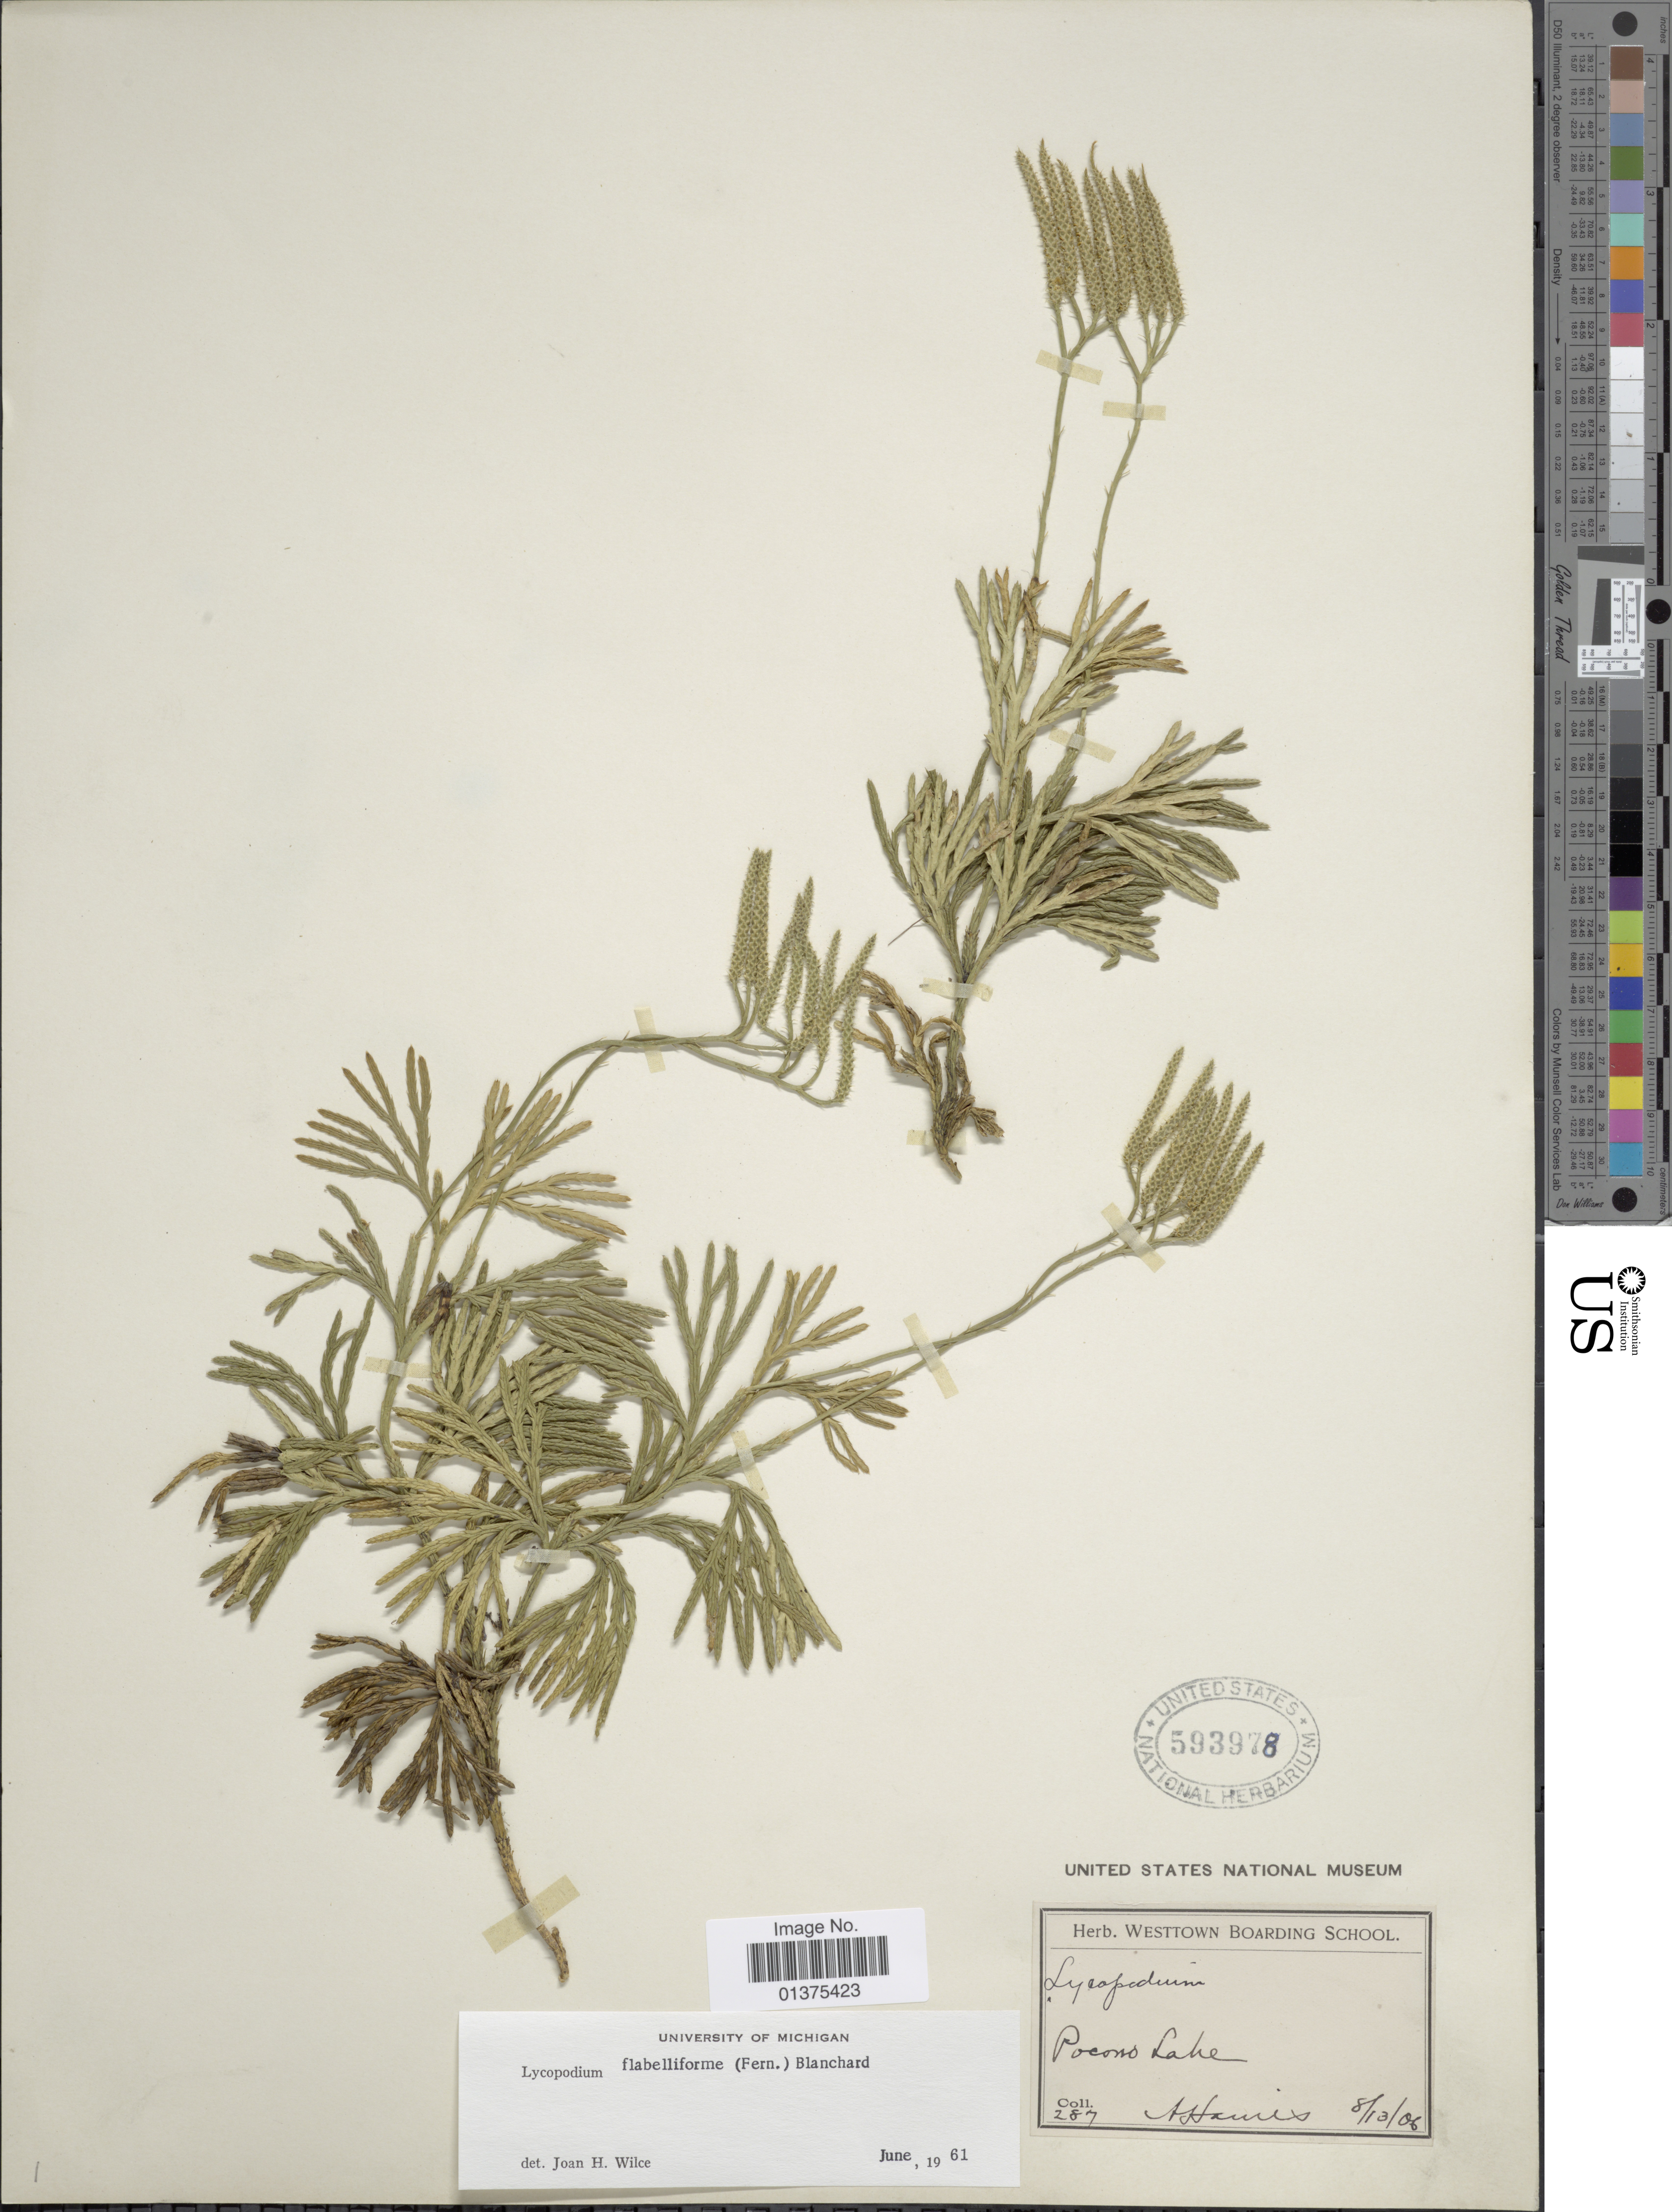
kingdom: Plantae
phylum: Tracheophyta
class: Lycopodiopsida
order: Lycopodiales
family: Lycopodiaceae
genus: Diphasiastrum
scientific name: Diphasiastrum digitatum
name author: (Dill. ex A. Braun) Holub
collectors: A. Haines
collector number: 287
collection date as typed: Transcribed d/m/y: 13/8/6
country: United States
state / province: Pennsylvania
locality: Pocono Lake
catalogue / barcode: US 593978